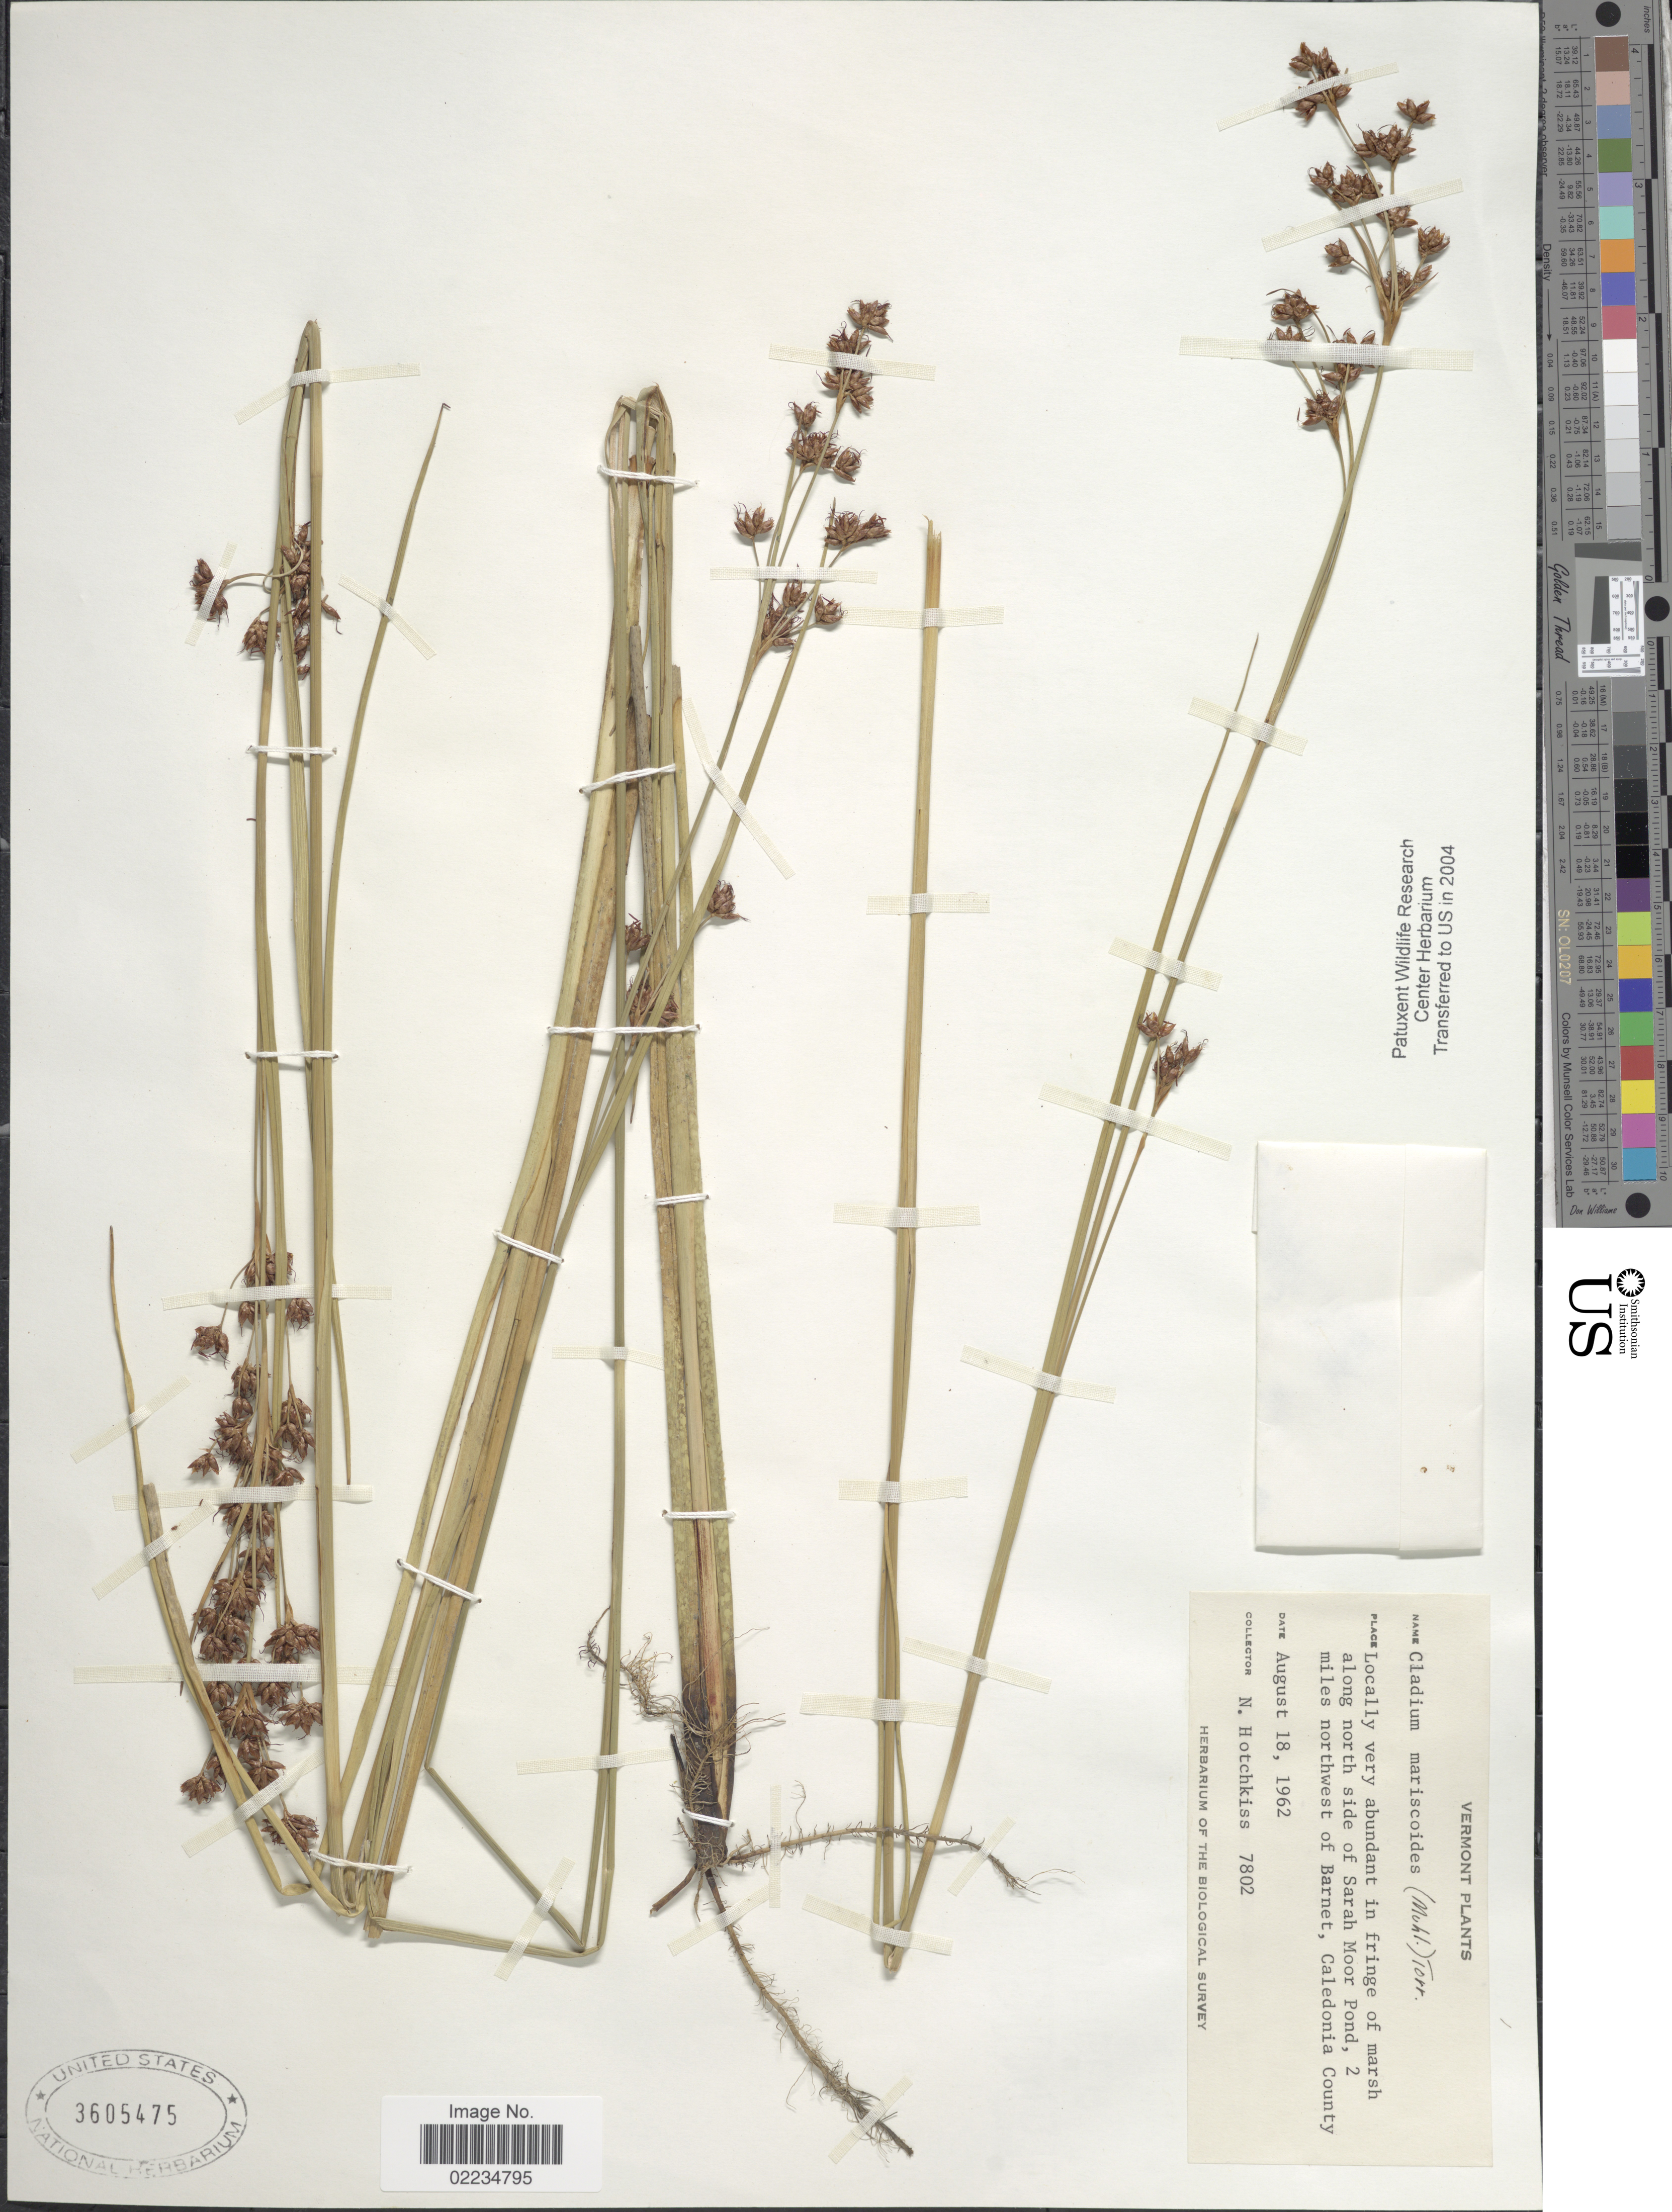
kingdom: Plantae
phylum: Tracheophyta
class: Liliopsida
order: Poales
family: Cyperaceae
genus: Cladium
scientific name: Cladium mariscoides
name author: (Muhl.) Torr.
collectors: N. Hotchkiss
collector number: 7802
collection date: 1962-08-18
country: United States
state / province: Vermont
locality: Vermont, Locally very abundant in fringe of marsh along north side of Sarah Moor Pond, 2 miles northwest of Barnet, Caledonia County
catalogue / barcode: US 3605475